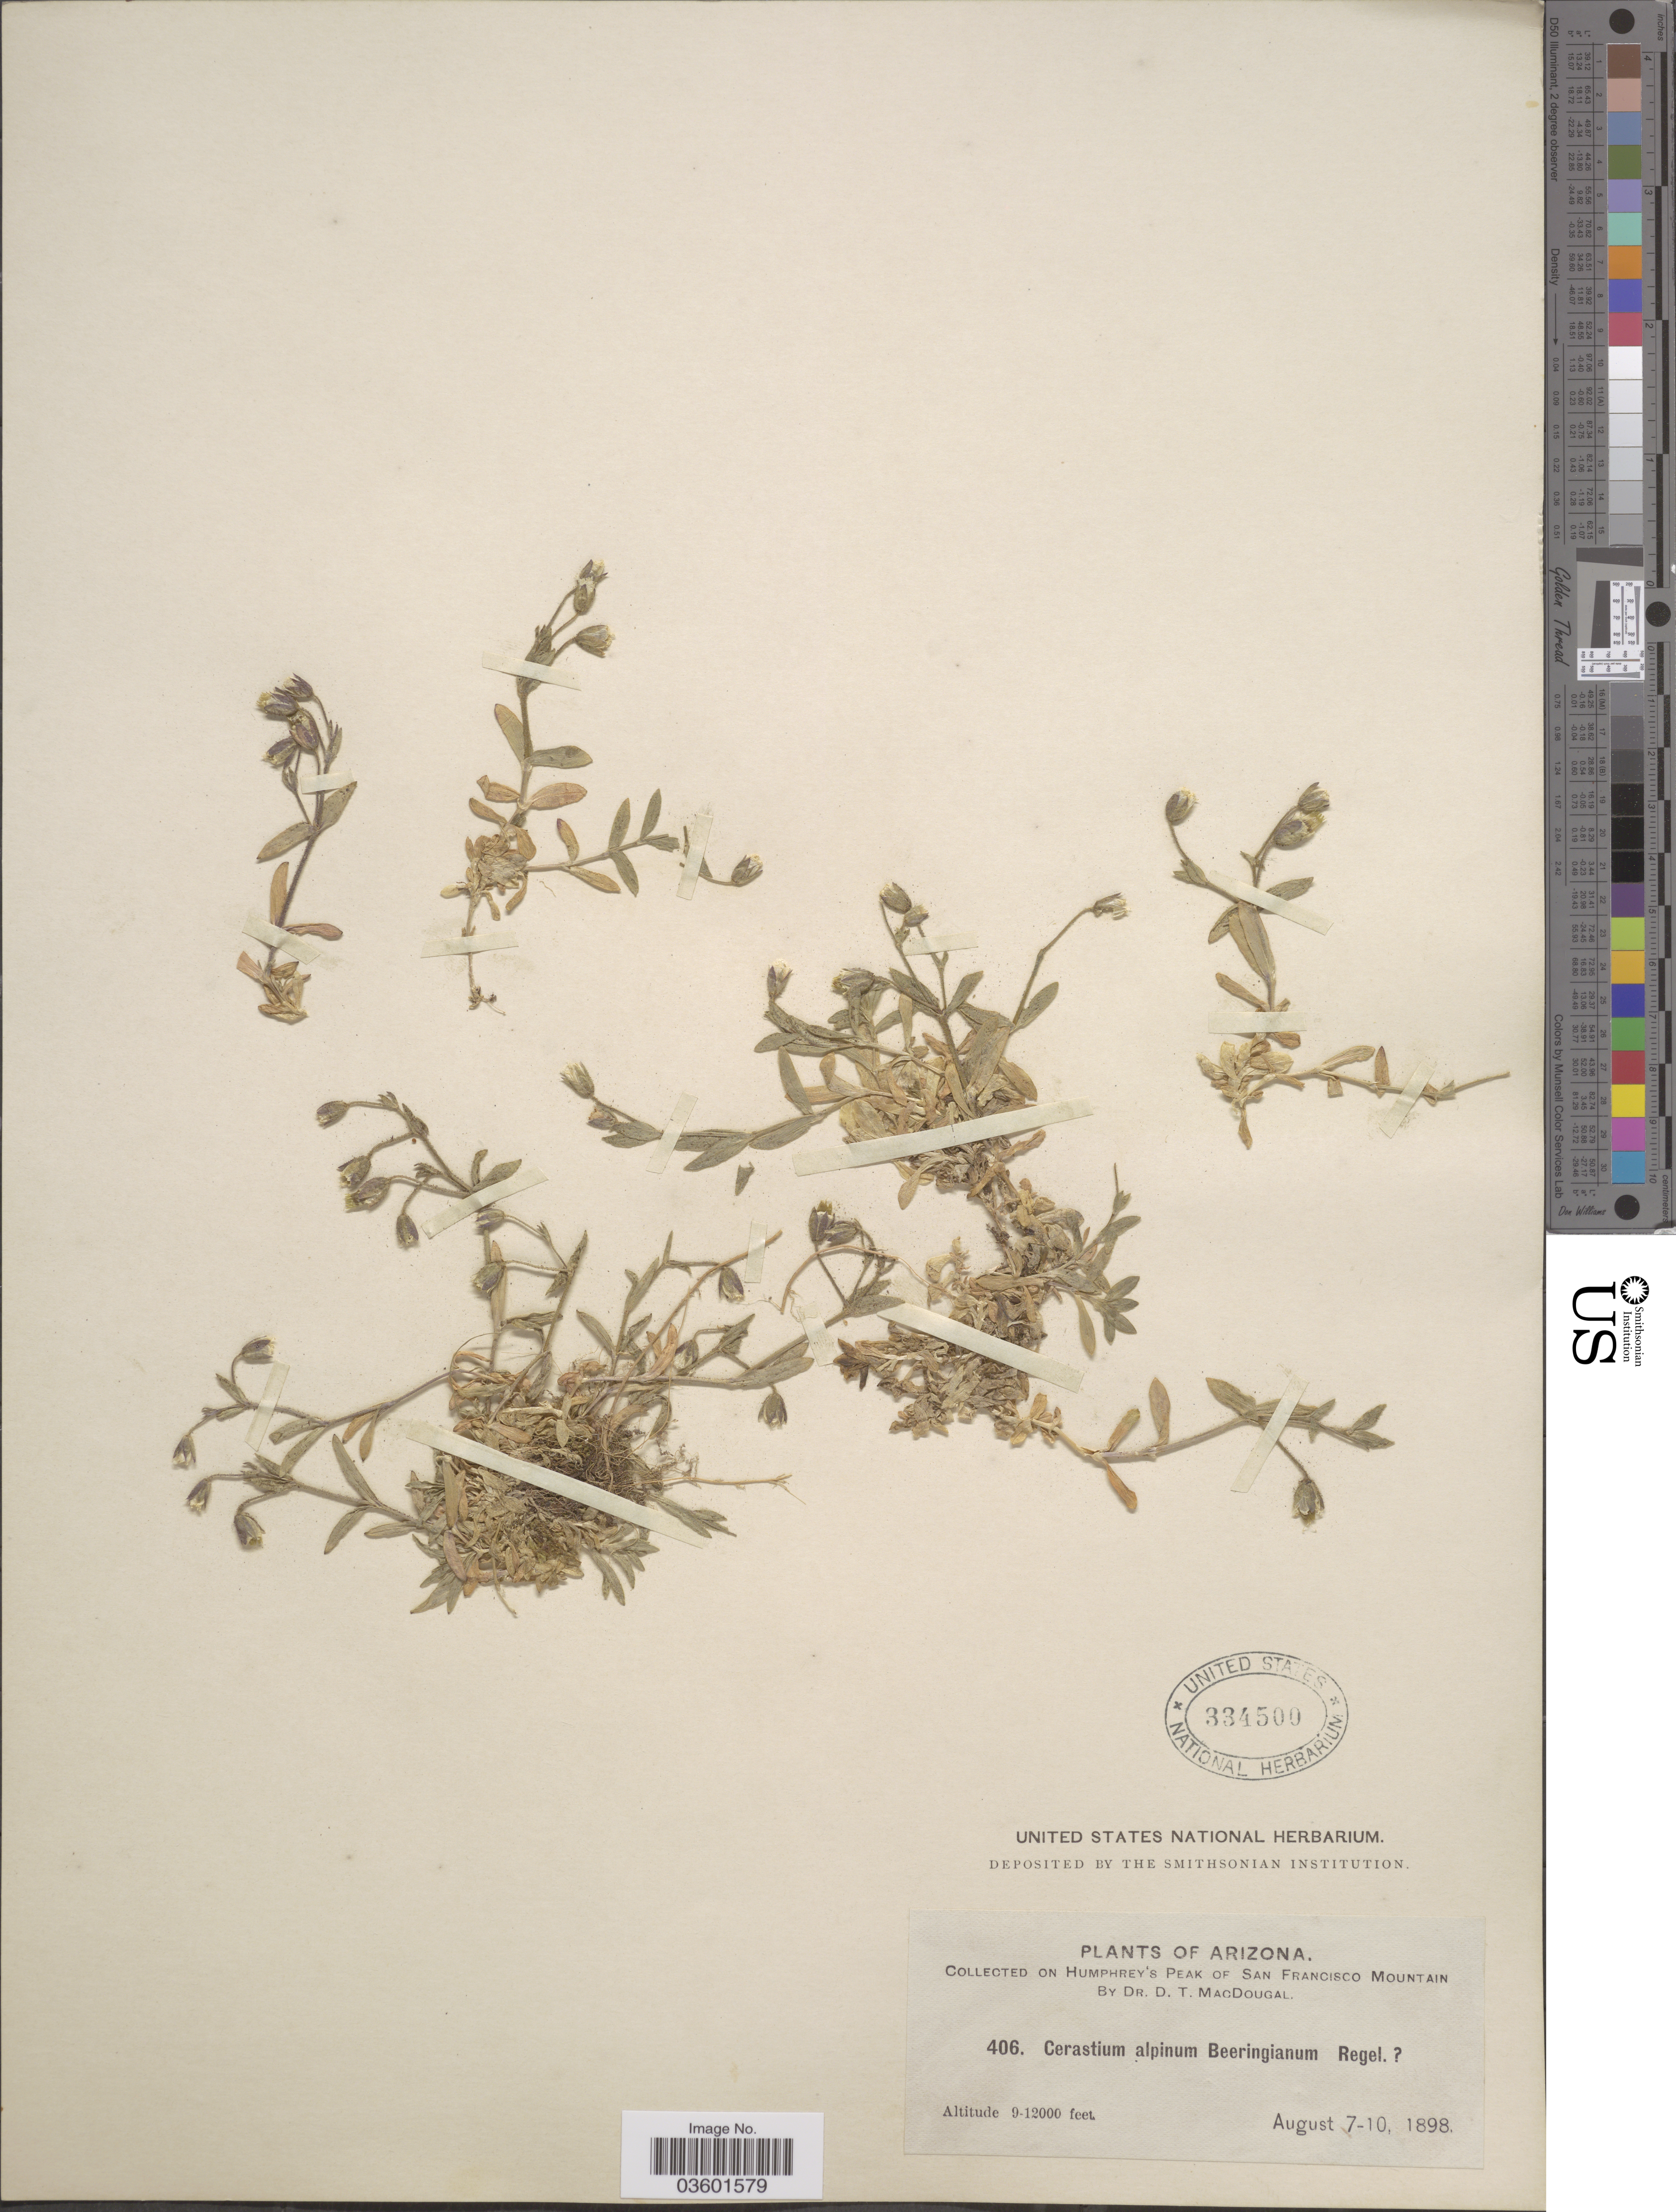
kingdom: Plantae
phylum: Tracheophyta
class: Magnoliopsida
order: Caryophyllales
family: Caryophyllaceae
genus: Cerastium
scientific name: Cerastium beeringianum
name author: Cham. & Schltdl.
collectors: D. T. MacDougal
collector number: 406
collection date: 1898-08-07/1898-08-10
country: United States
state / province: Arizona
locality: On Humphrey's Peak of San Francisco Mountain.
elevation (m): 2743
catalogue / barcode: US 334500